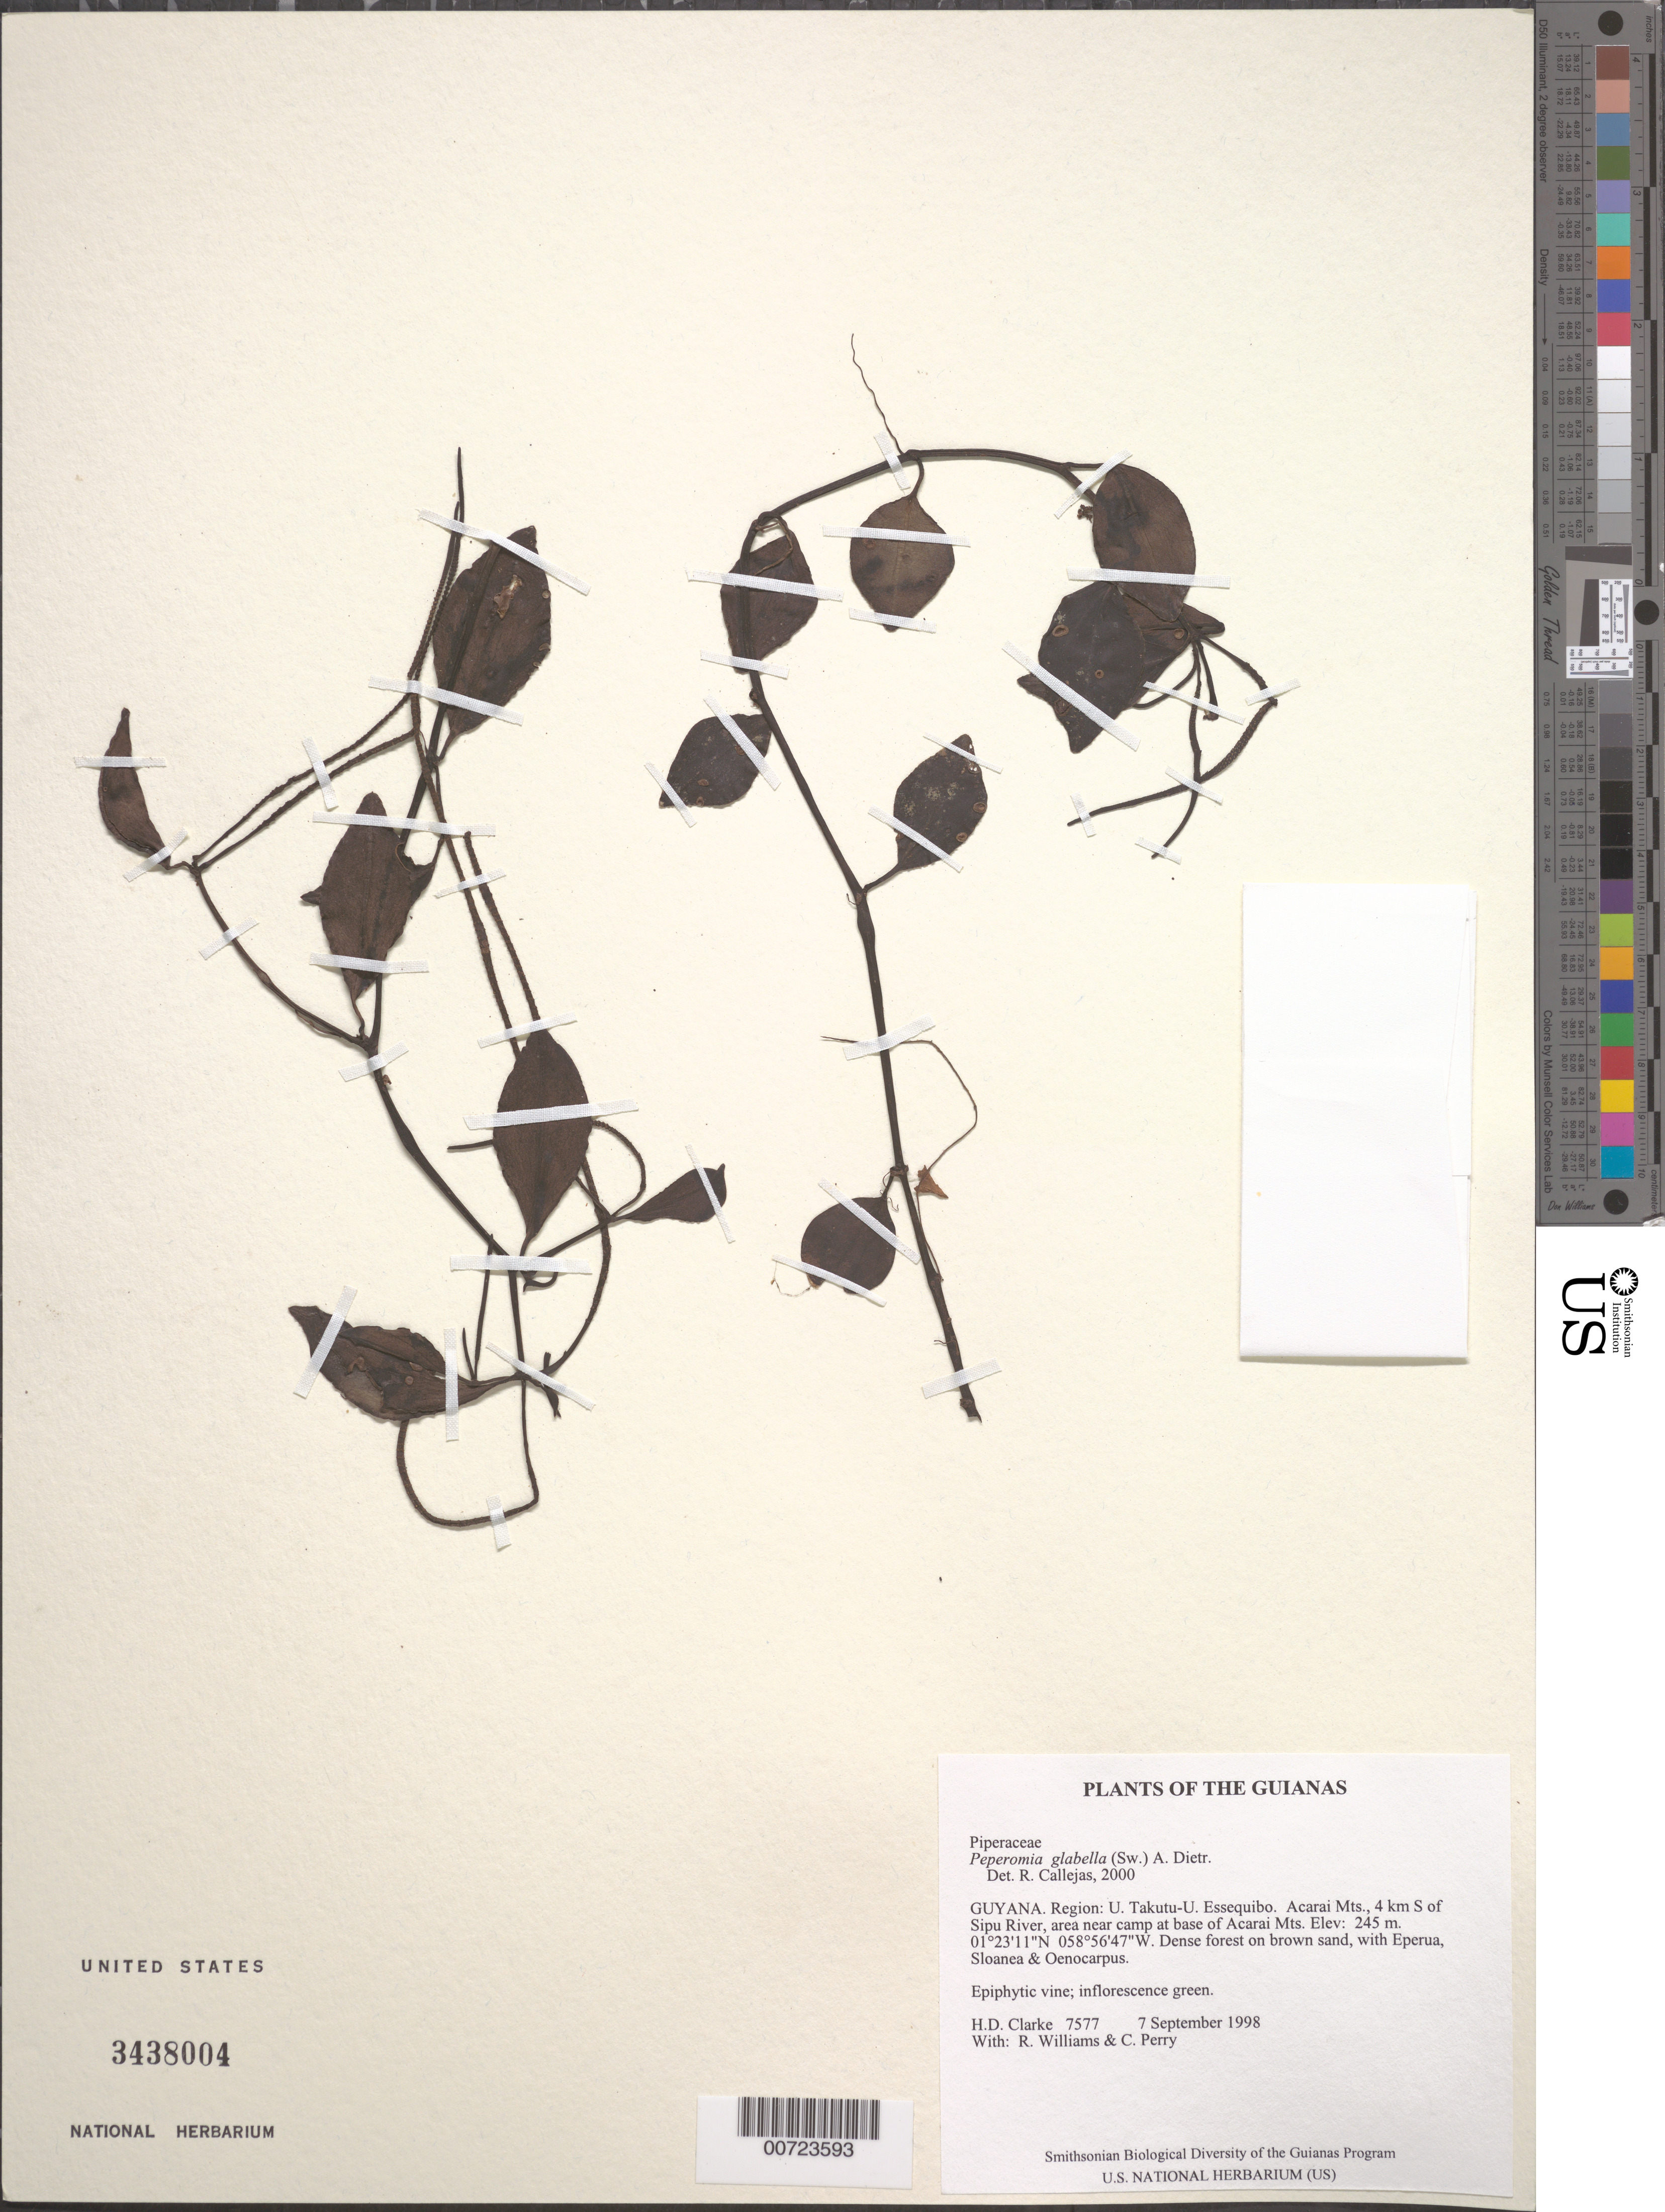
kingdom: Plantae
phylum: Tracheophyta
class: Magnoliopsida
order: Piperales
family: Piperaceae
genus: Peperomia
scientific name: Peperomia glabella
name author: (Sw.) A. Dietr.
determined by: Görts-van Rijn, A. R. A.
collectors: H. D. Clarke, R. Williams & C. Perry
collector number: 7577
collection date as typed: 7 September 1998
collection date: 1998-09-07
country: Guyana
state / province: U. Takutu-U. Essequibo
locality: Acarai Mts., 4 km S of Sipu River, area near camp at base of Acarai Mts.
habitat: Dense forest on brown sand, with Eperua, Sloanea & Oenocarpus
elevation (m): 245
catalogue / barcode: US 3438004